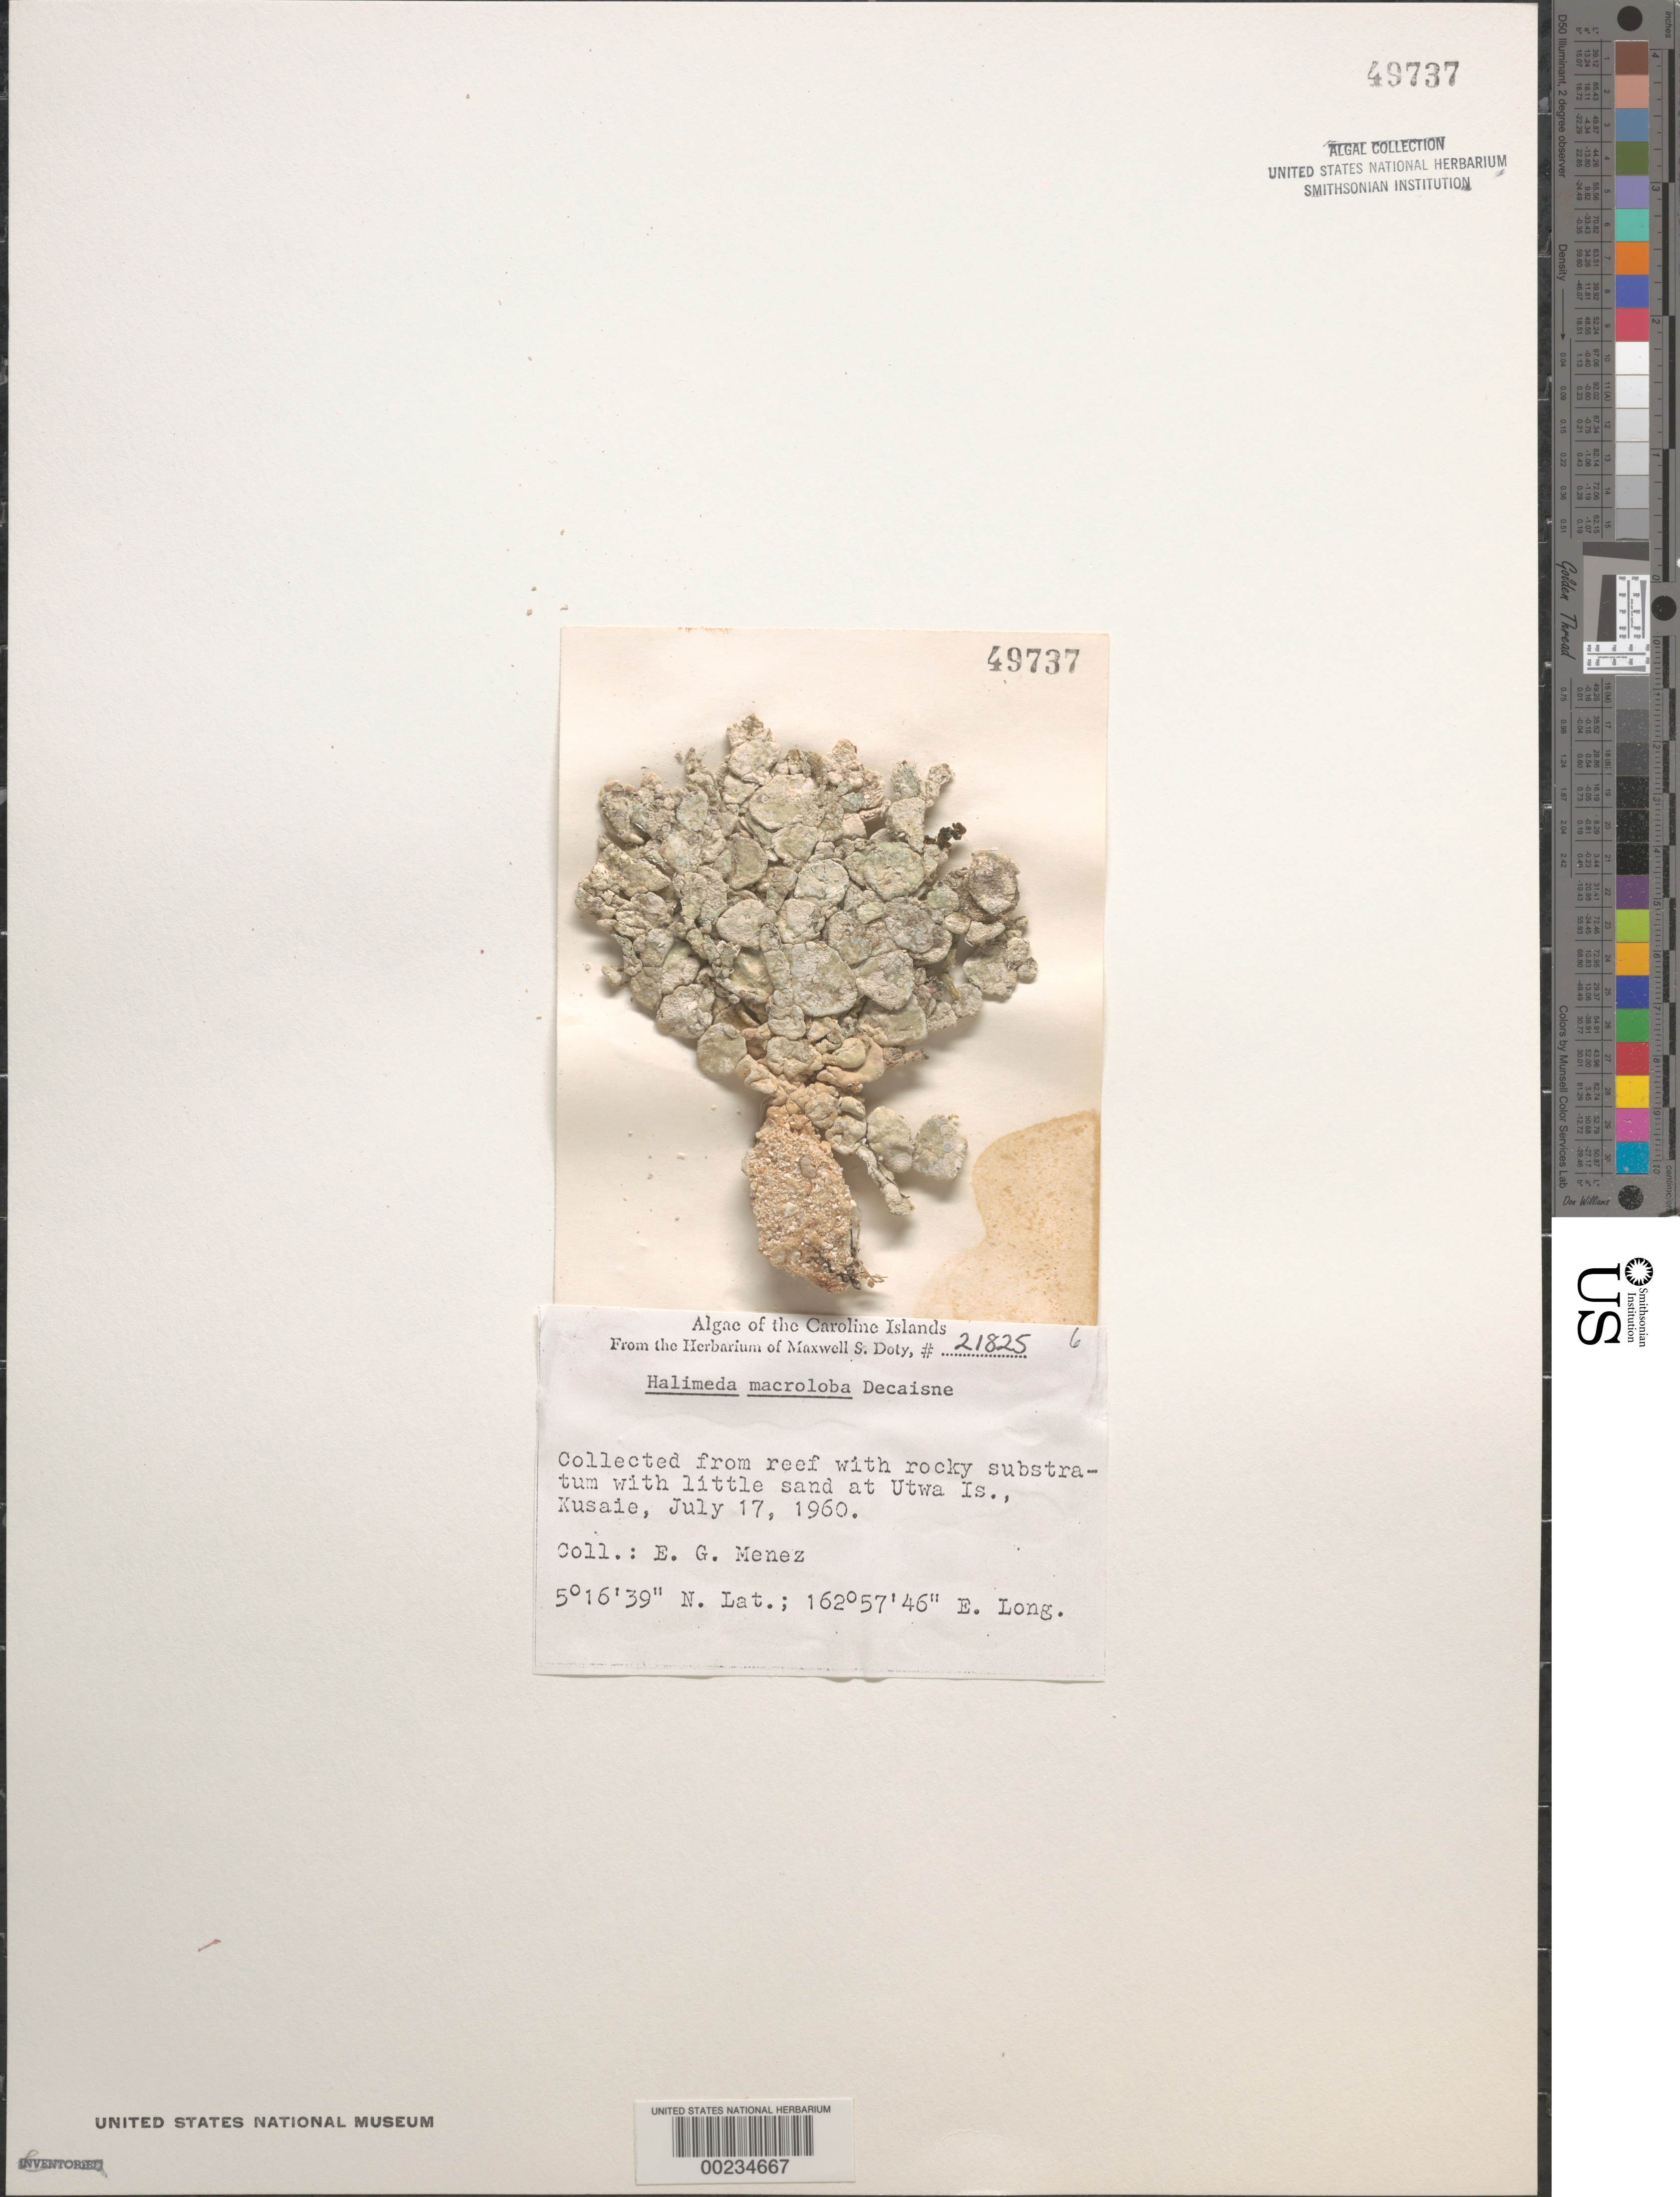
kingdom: Plantae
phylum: Chlorophyta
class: Ulvophyceae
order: Bryopsidales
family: Halimedaceae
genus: Halimeda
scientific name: Halimeda macroloba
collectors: Meñez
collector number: MSD 21825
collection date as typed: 17 Jul 1960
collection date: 1960-07-17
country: Micronesia, Federated States of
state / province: Kosrae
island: Utwa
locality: Utwa Island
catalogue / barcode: US 49737